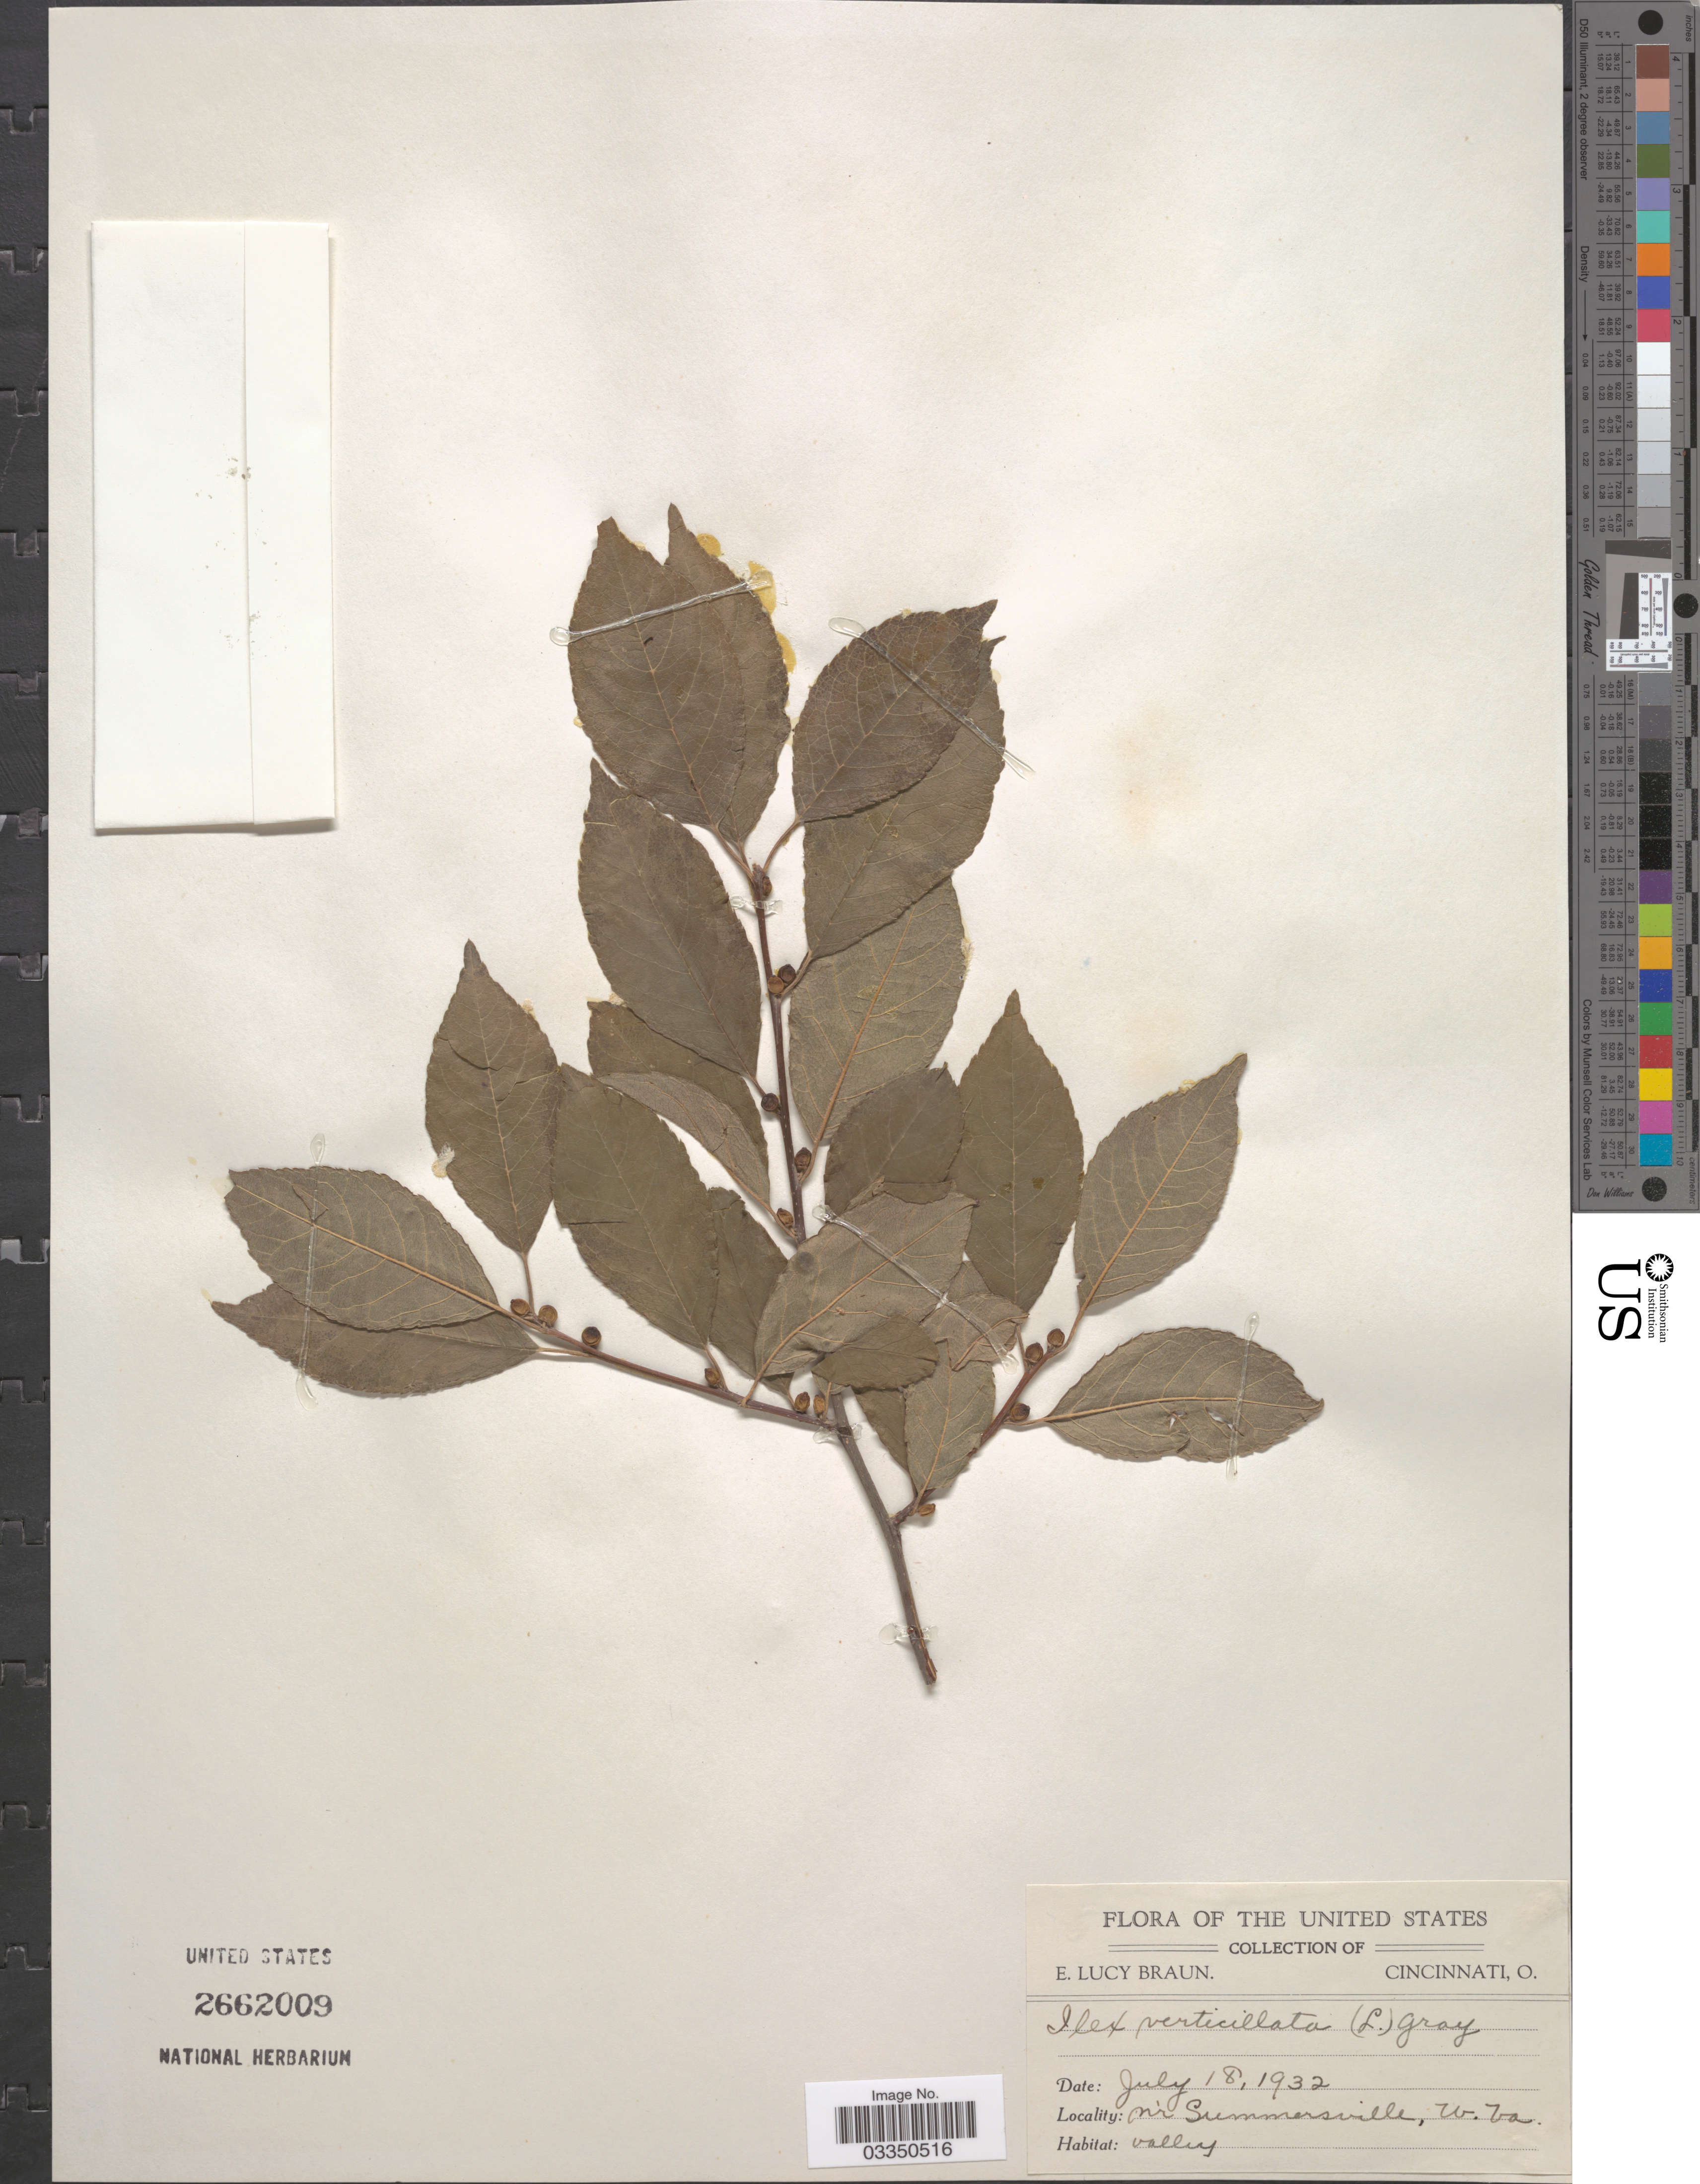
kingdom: Plantae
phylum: Tracheophyta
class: Magnoliopsida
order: Aquifoliales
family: Aquifoliaceae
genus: Ilex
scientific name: Ilex verticillata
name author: (L.) A. Gray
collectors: E. L. Braun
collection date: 1932-07-18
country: United States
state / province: West Virginia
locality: N'r Summersville, valley.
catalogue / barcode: US 2662009